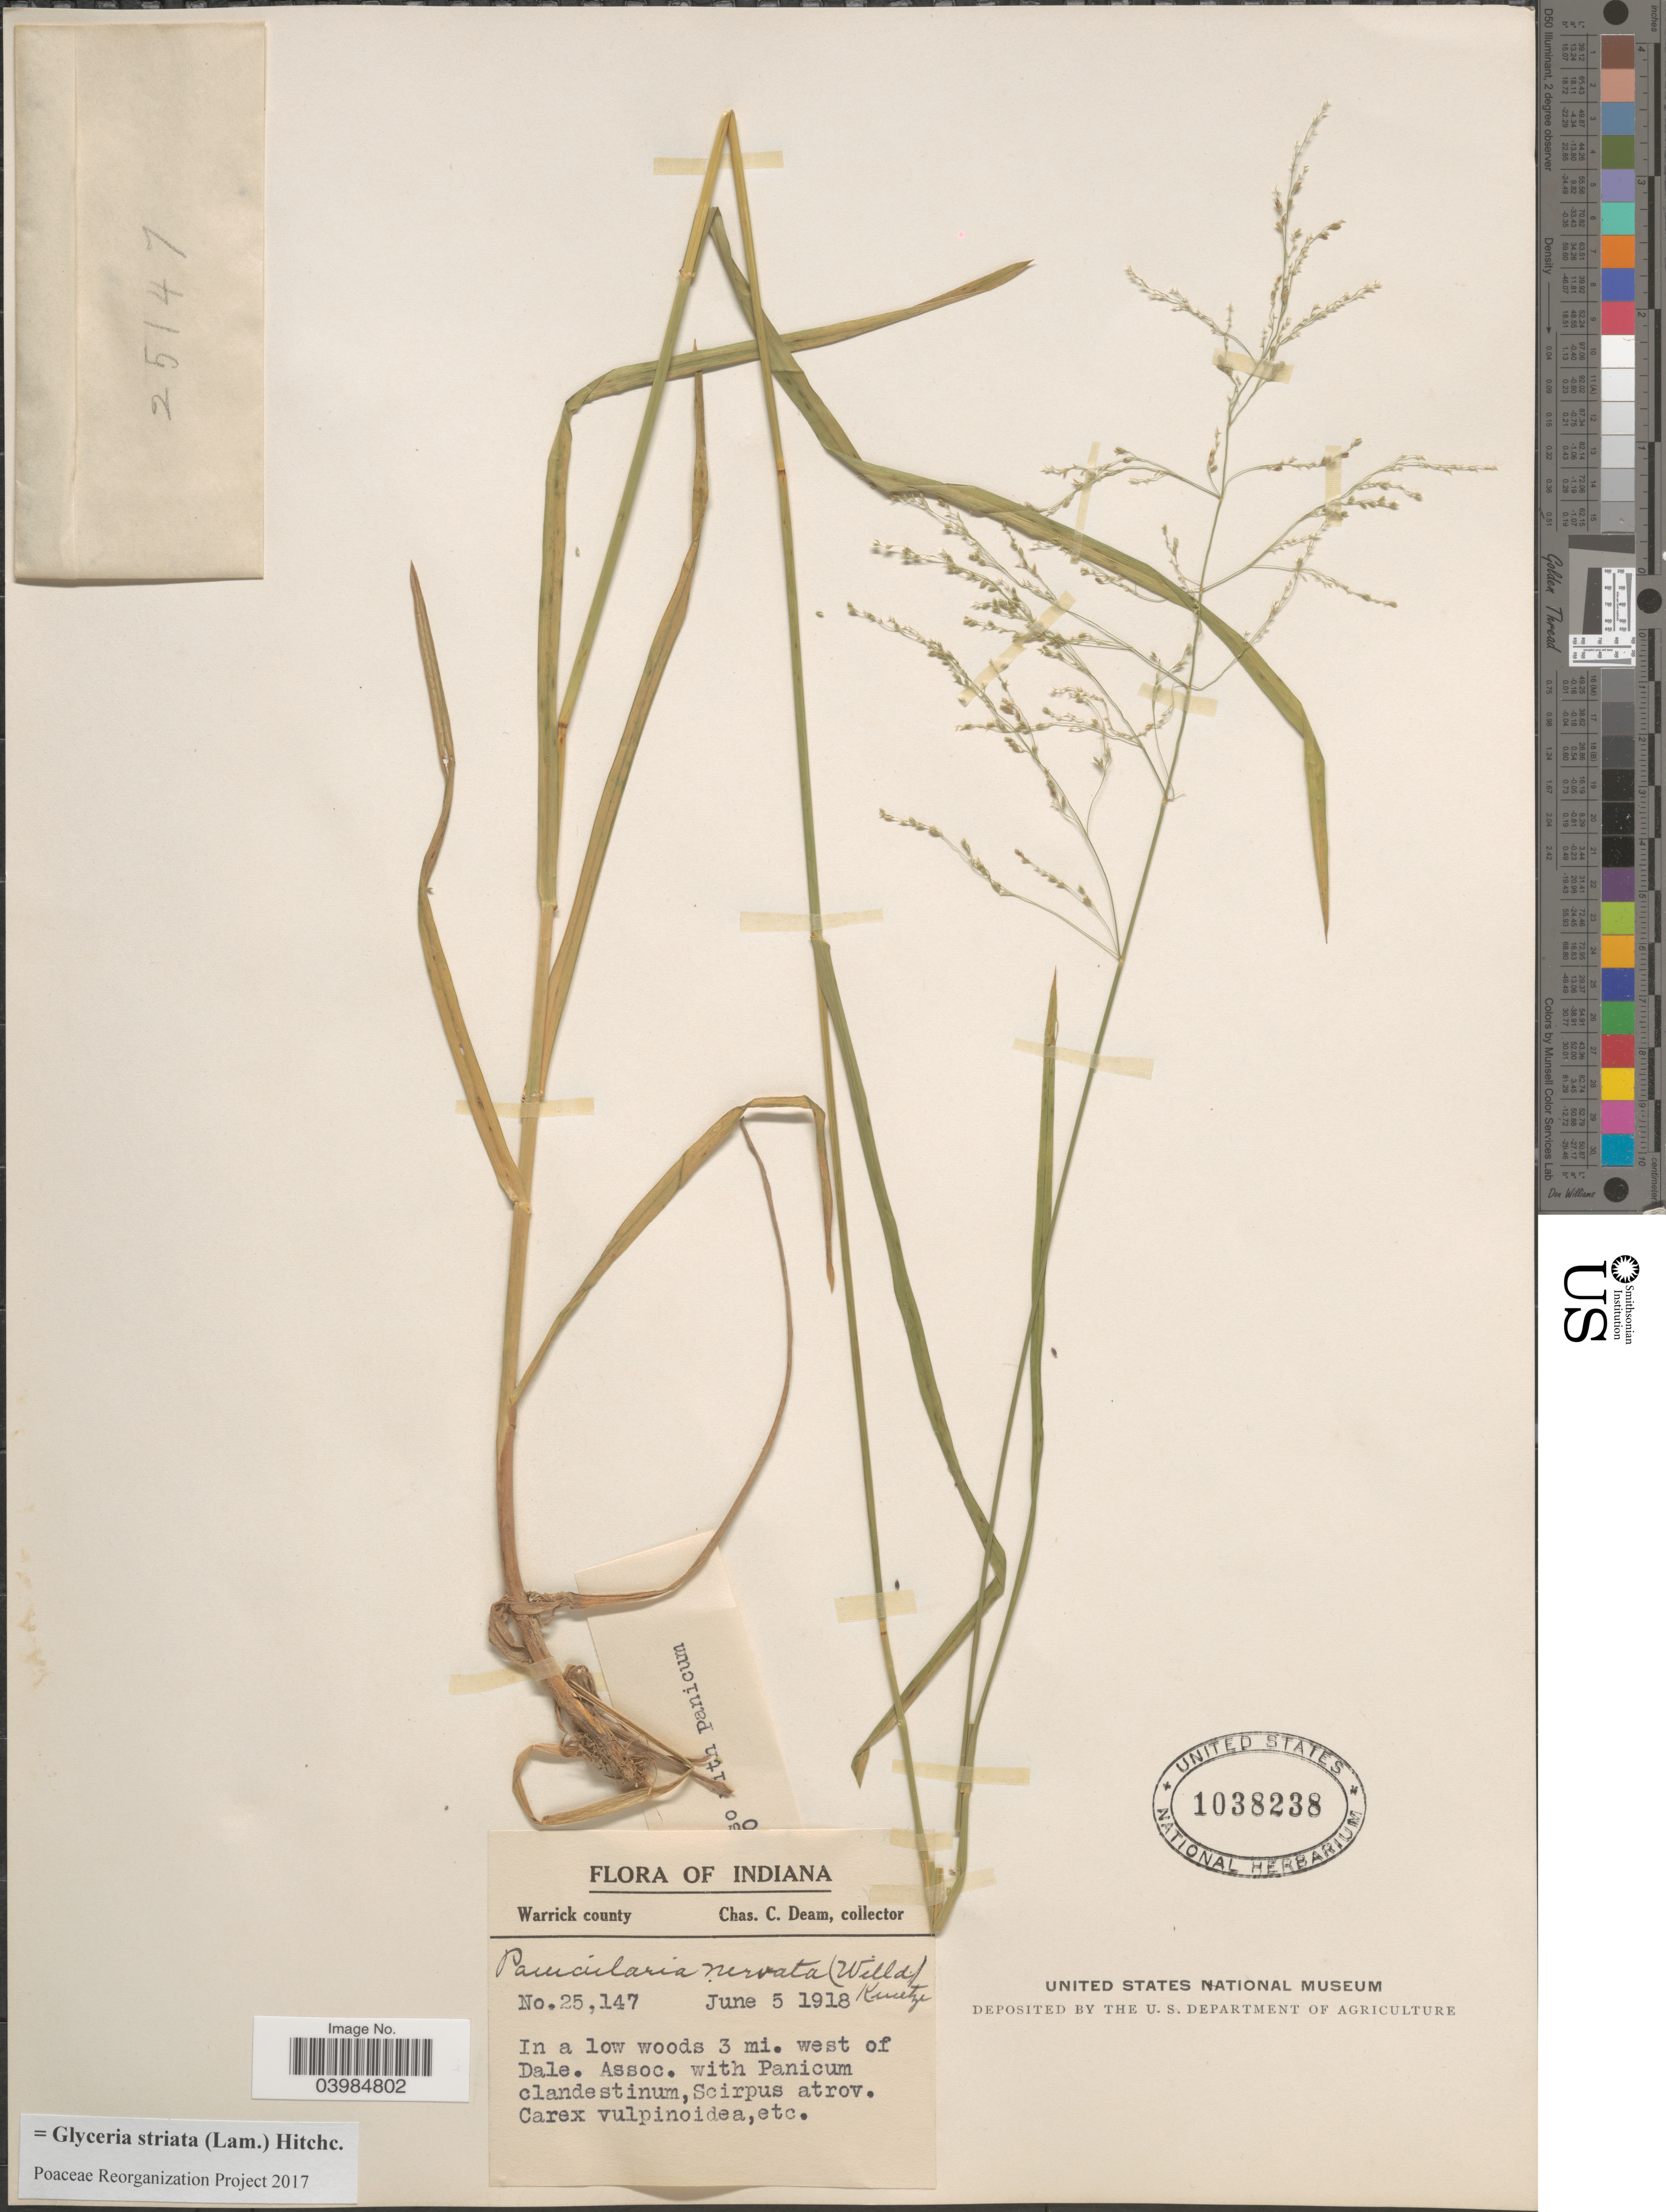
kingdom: Plantae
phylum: Tracheophyta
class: Liliopsida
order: Poales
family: Poaceae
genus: Glyceria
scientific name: Glyceria striata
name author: (Lam.) Hitchc.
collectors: C. C. Deam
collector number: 25147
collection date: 1918-06-05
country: United States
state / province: Indiana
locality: Warrick County. In a low woods 3 mi. west of Dale.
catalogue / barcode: US 1038238